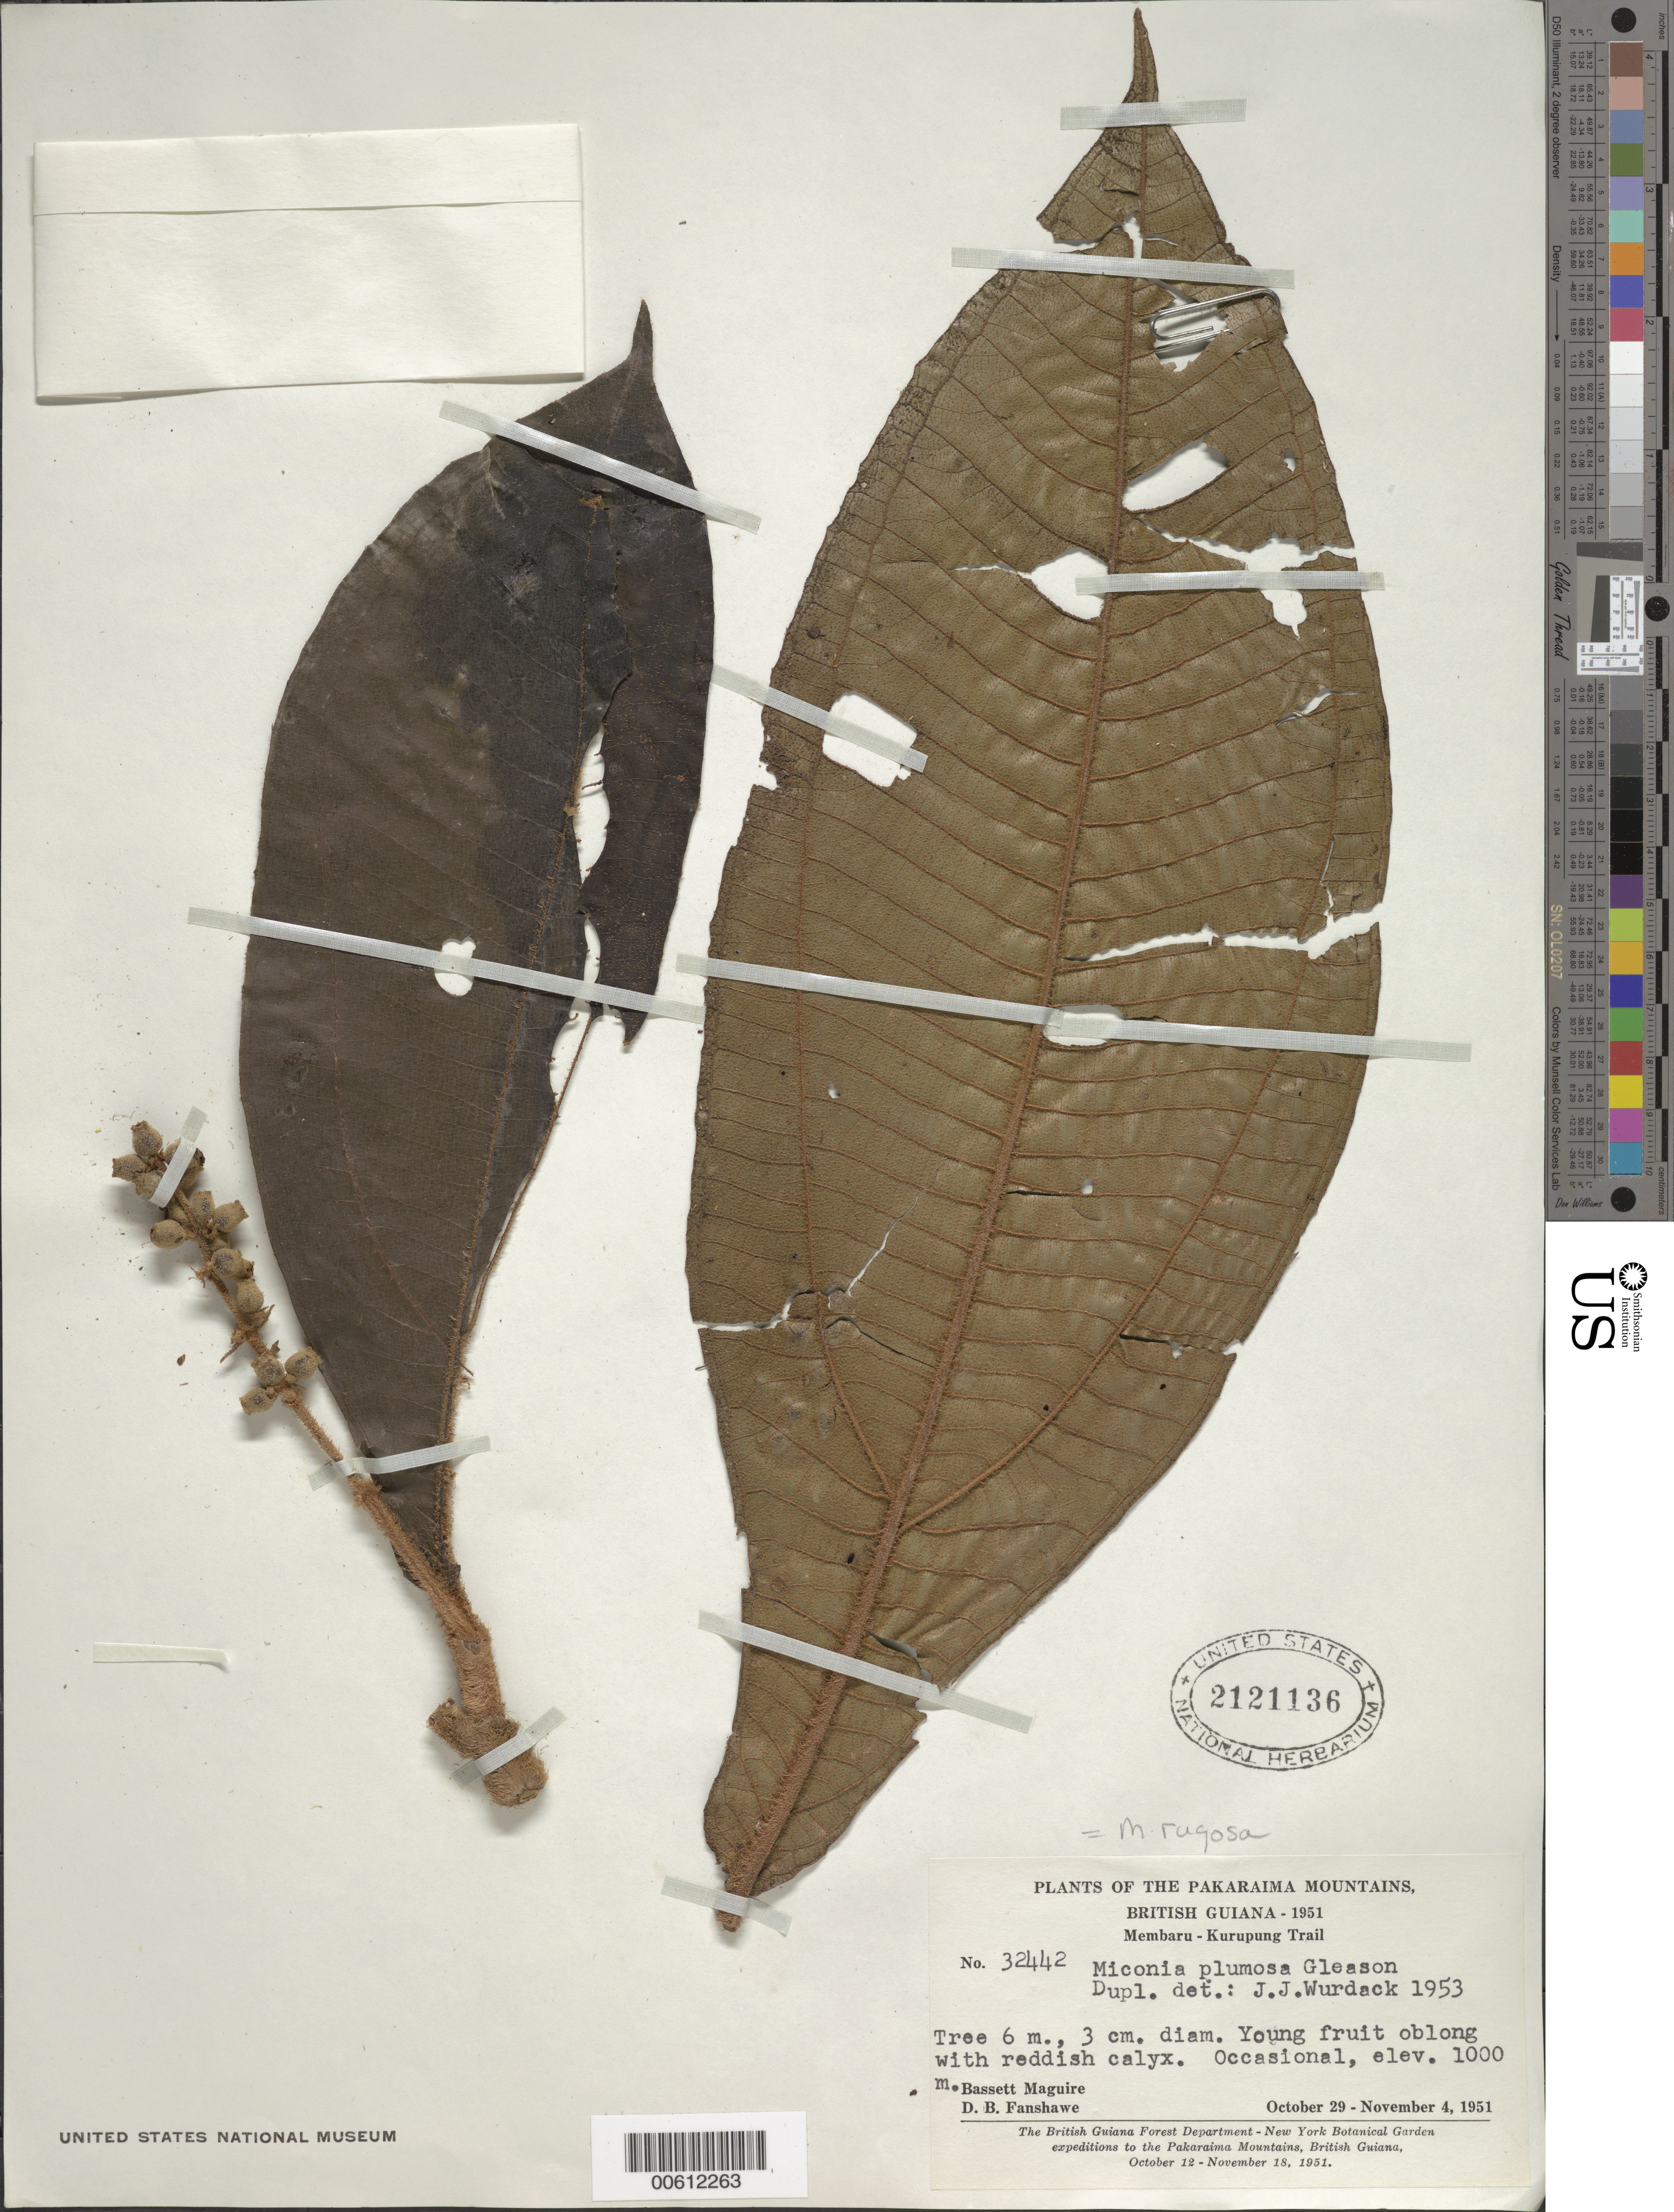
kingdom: Plantae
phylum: Tracheophyta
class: Magnoliopsida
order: Myrtales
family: Melastomataceae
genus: Miconia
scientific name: Miconia rugosa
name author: Triana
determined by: Wurdack, John J., (US), US (UNITED STATES)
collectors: B. Maguire & D. B. Fanshawe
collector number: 32442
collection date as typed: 29-Oct-51 to 4-Nov-51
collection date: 1951-10-29/1951-11-04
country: Guyana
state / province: Cuyuni-Mazaruni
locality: Membaru-Kurupung Trail, Pakaraima Mts.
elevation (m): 1000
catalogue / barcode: US 2121136